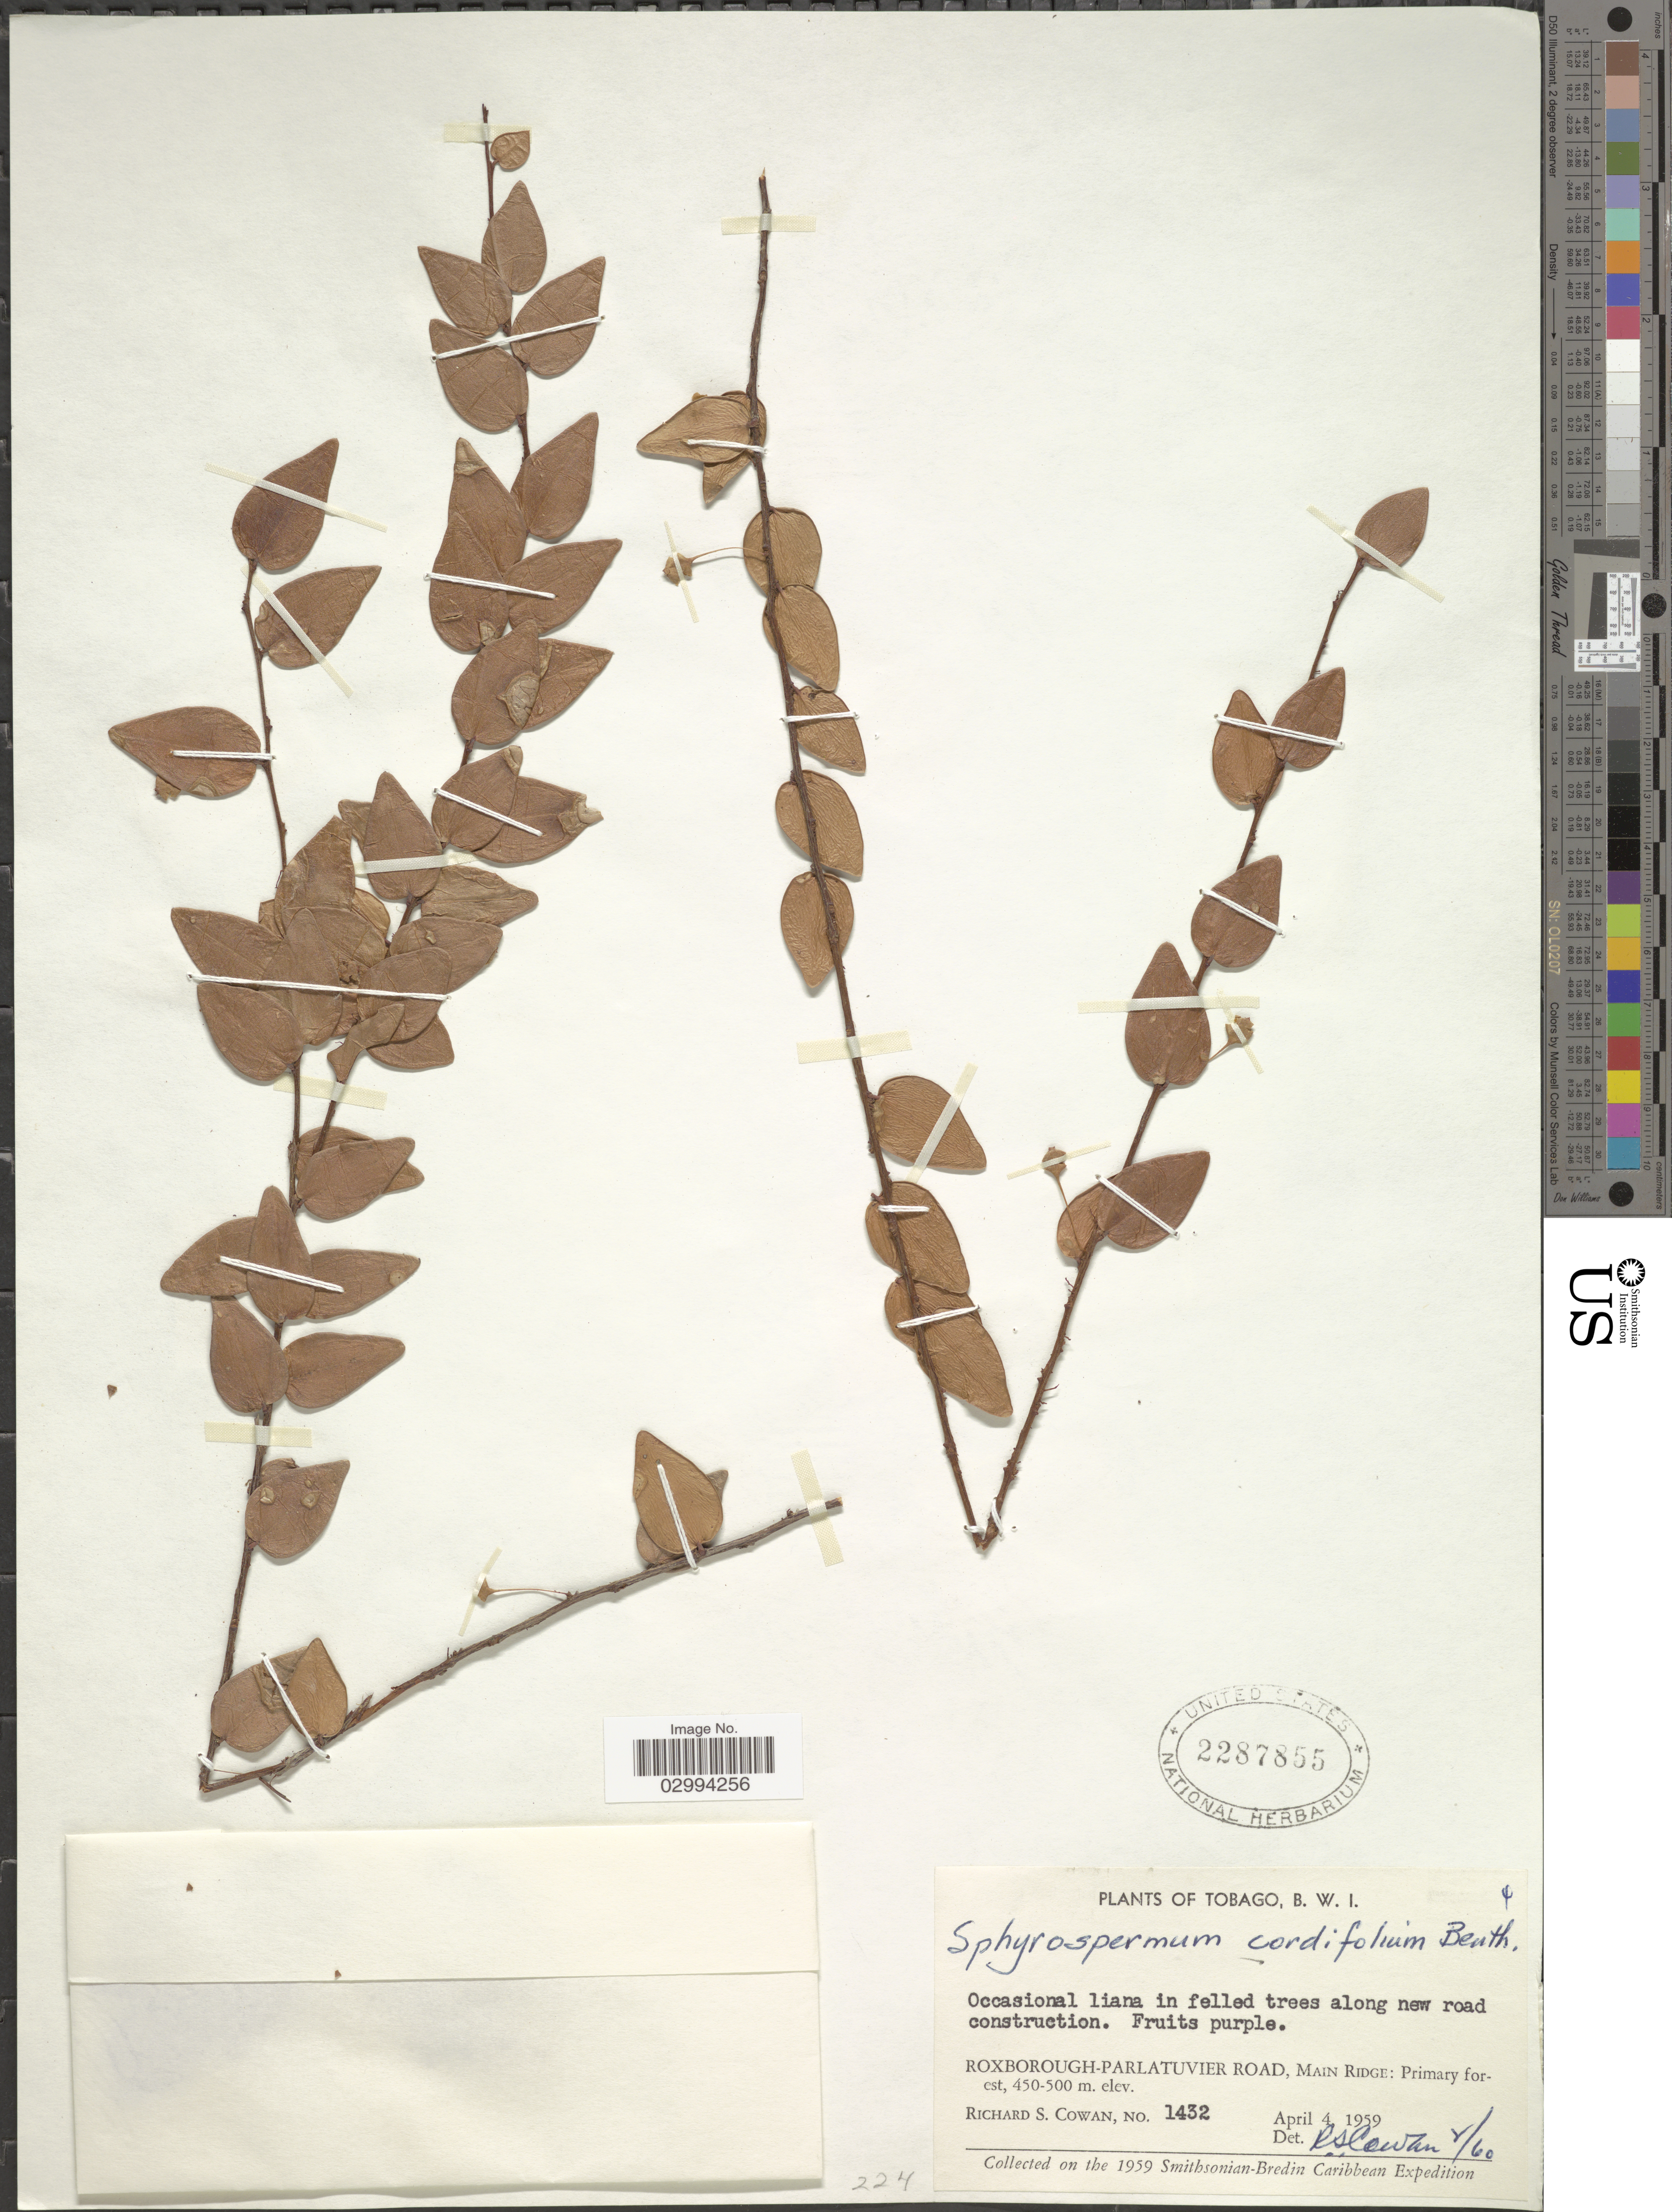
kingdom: Plantae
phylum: Tracheophyta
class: Magnoliopsida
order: Ericales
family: Ericaceae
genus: Sphyrospermum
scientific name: Sphyrospermum cordifolium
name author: Benth.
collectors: R. S. Cowan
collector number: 1432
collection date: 1959-04-04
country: Trinidad and Tobago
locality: Tobago, B.W.I, Roxborough-Parlatuvier road, Main Ridge.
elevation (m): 450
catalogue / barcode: US 2287855